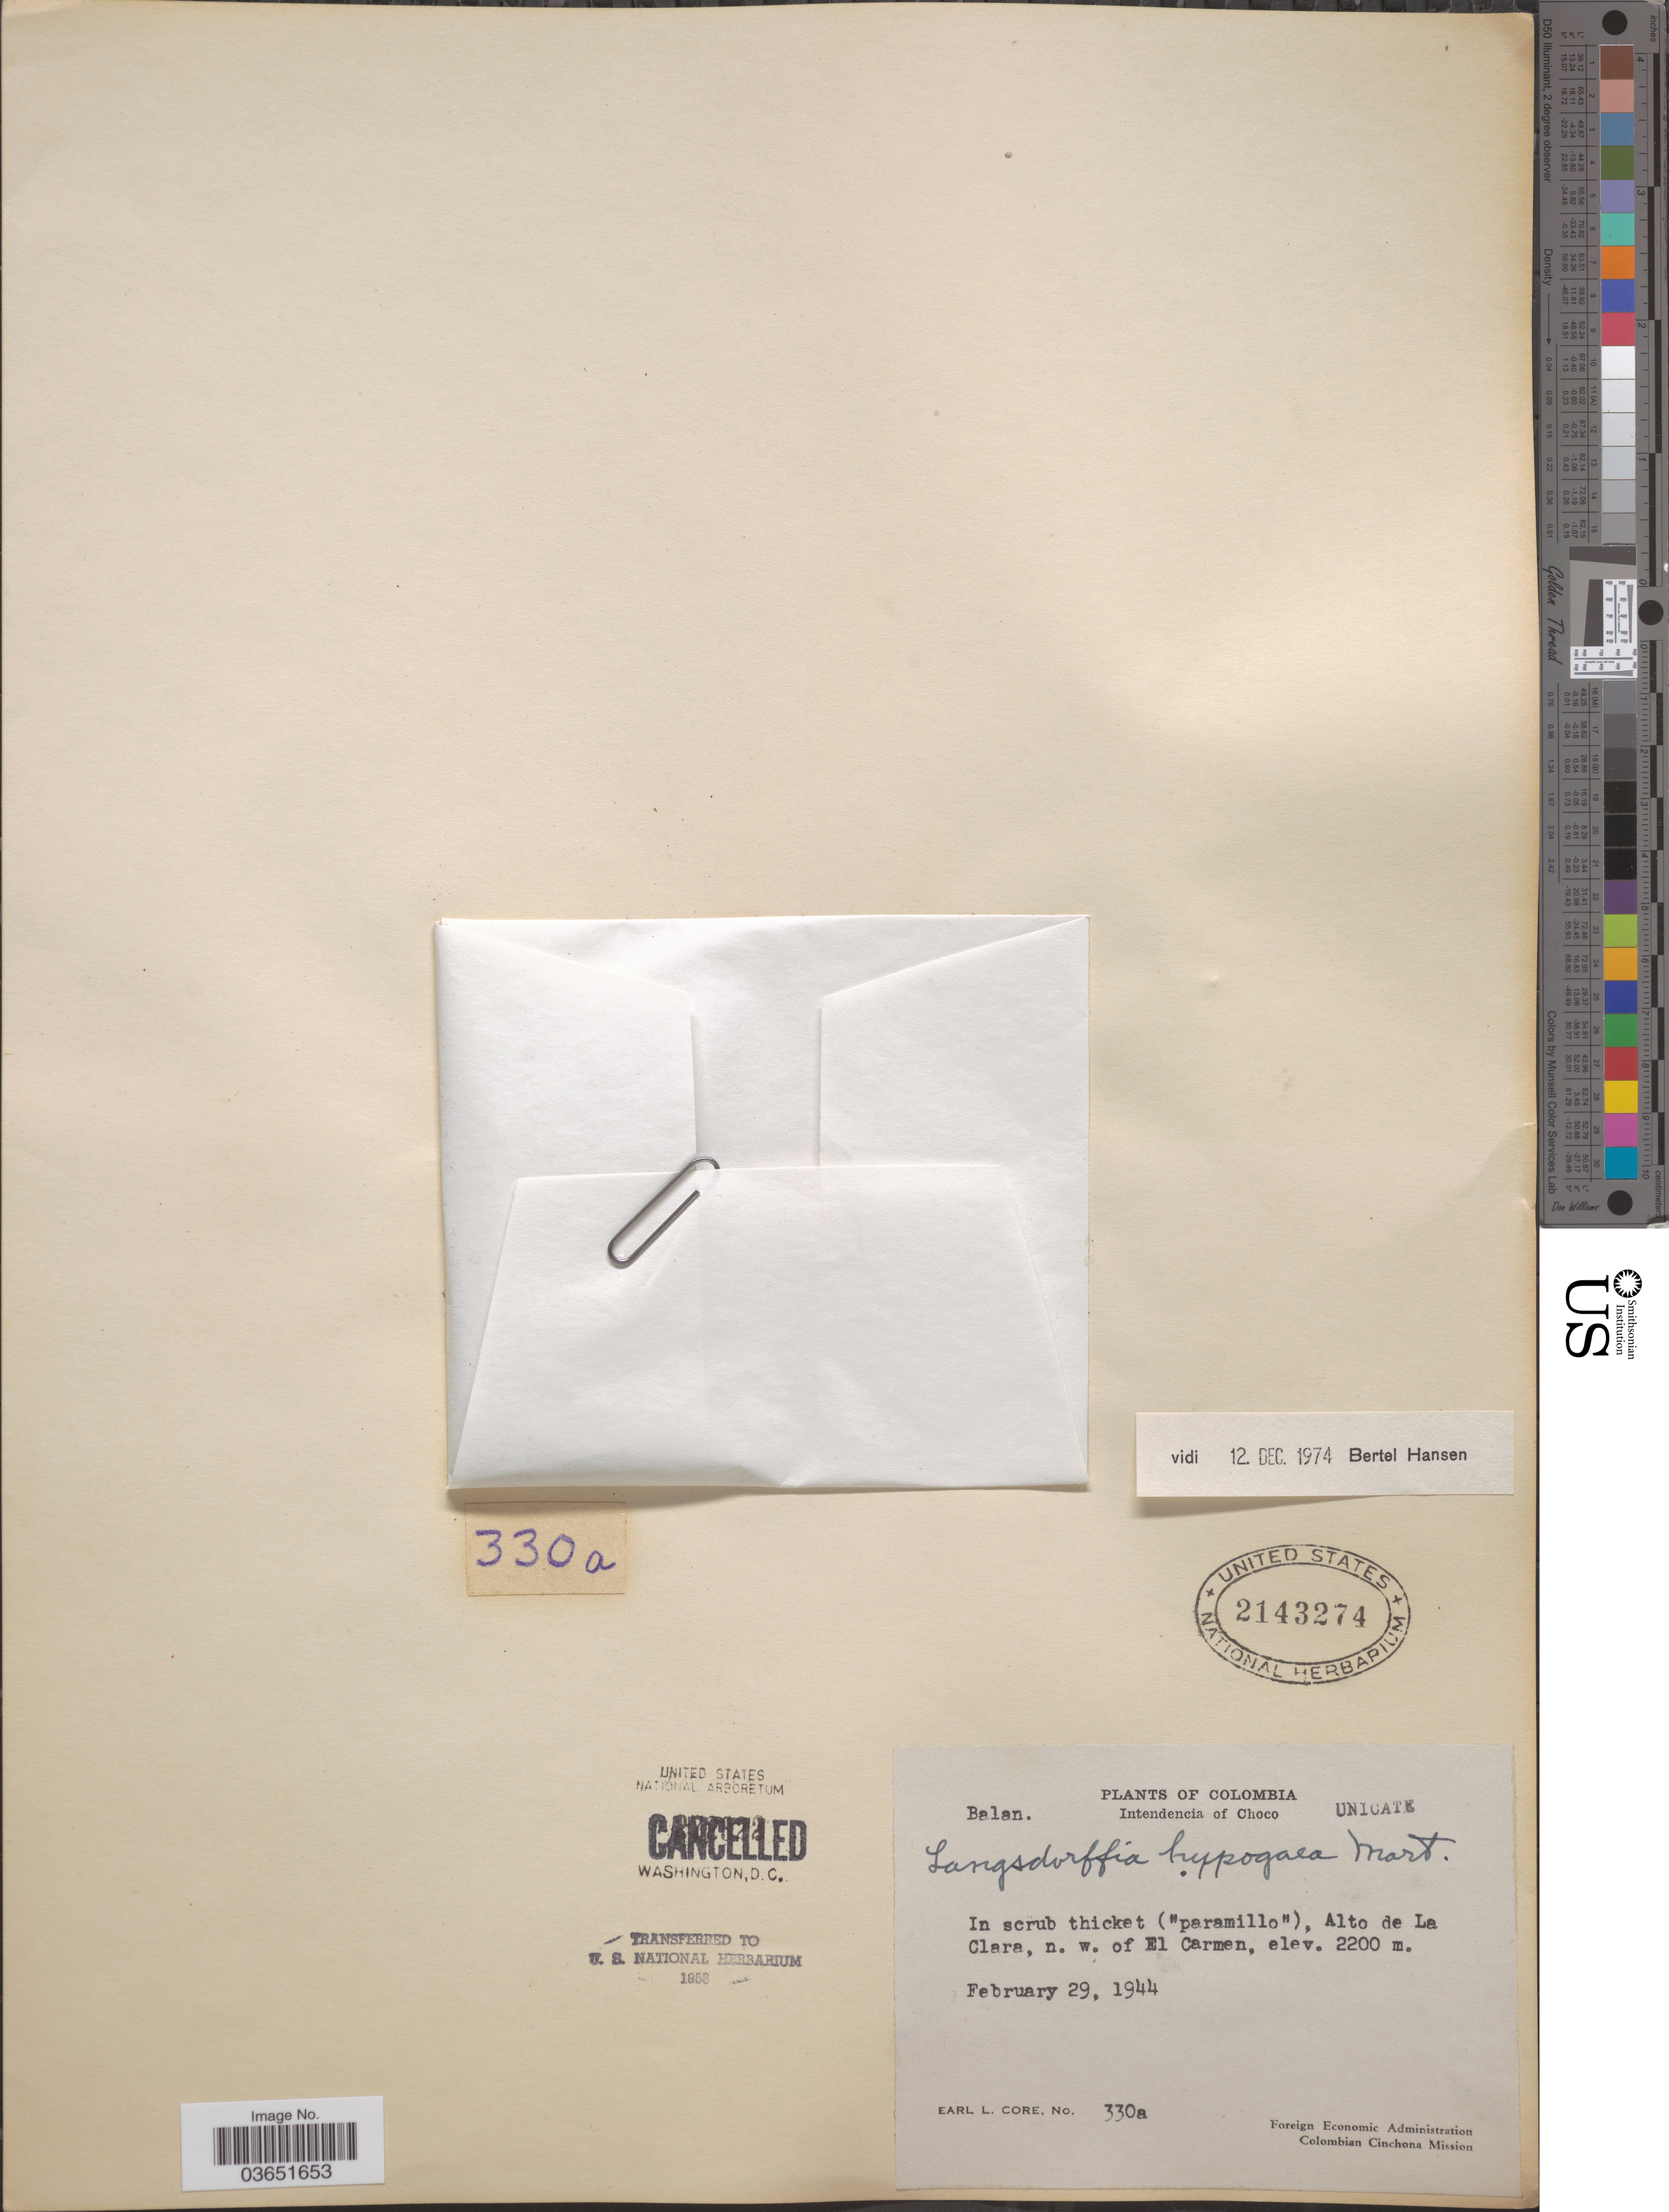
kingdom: Plantae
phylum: Tracheophyta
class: Magnoliopsida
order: Santalales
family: Balanophoraceae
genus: Langsdorffia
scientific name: Langsdorffia hypogaea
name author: Mart.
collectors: E. L. Core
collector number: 330a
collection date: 1944-02-29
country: Colombia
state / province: Chocó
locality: Intendencia of Choco. Alto de La Clara, n. w. of El Carmen.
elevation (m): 2200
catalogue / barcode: US 2143274